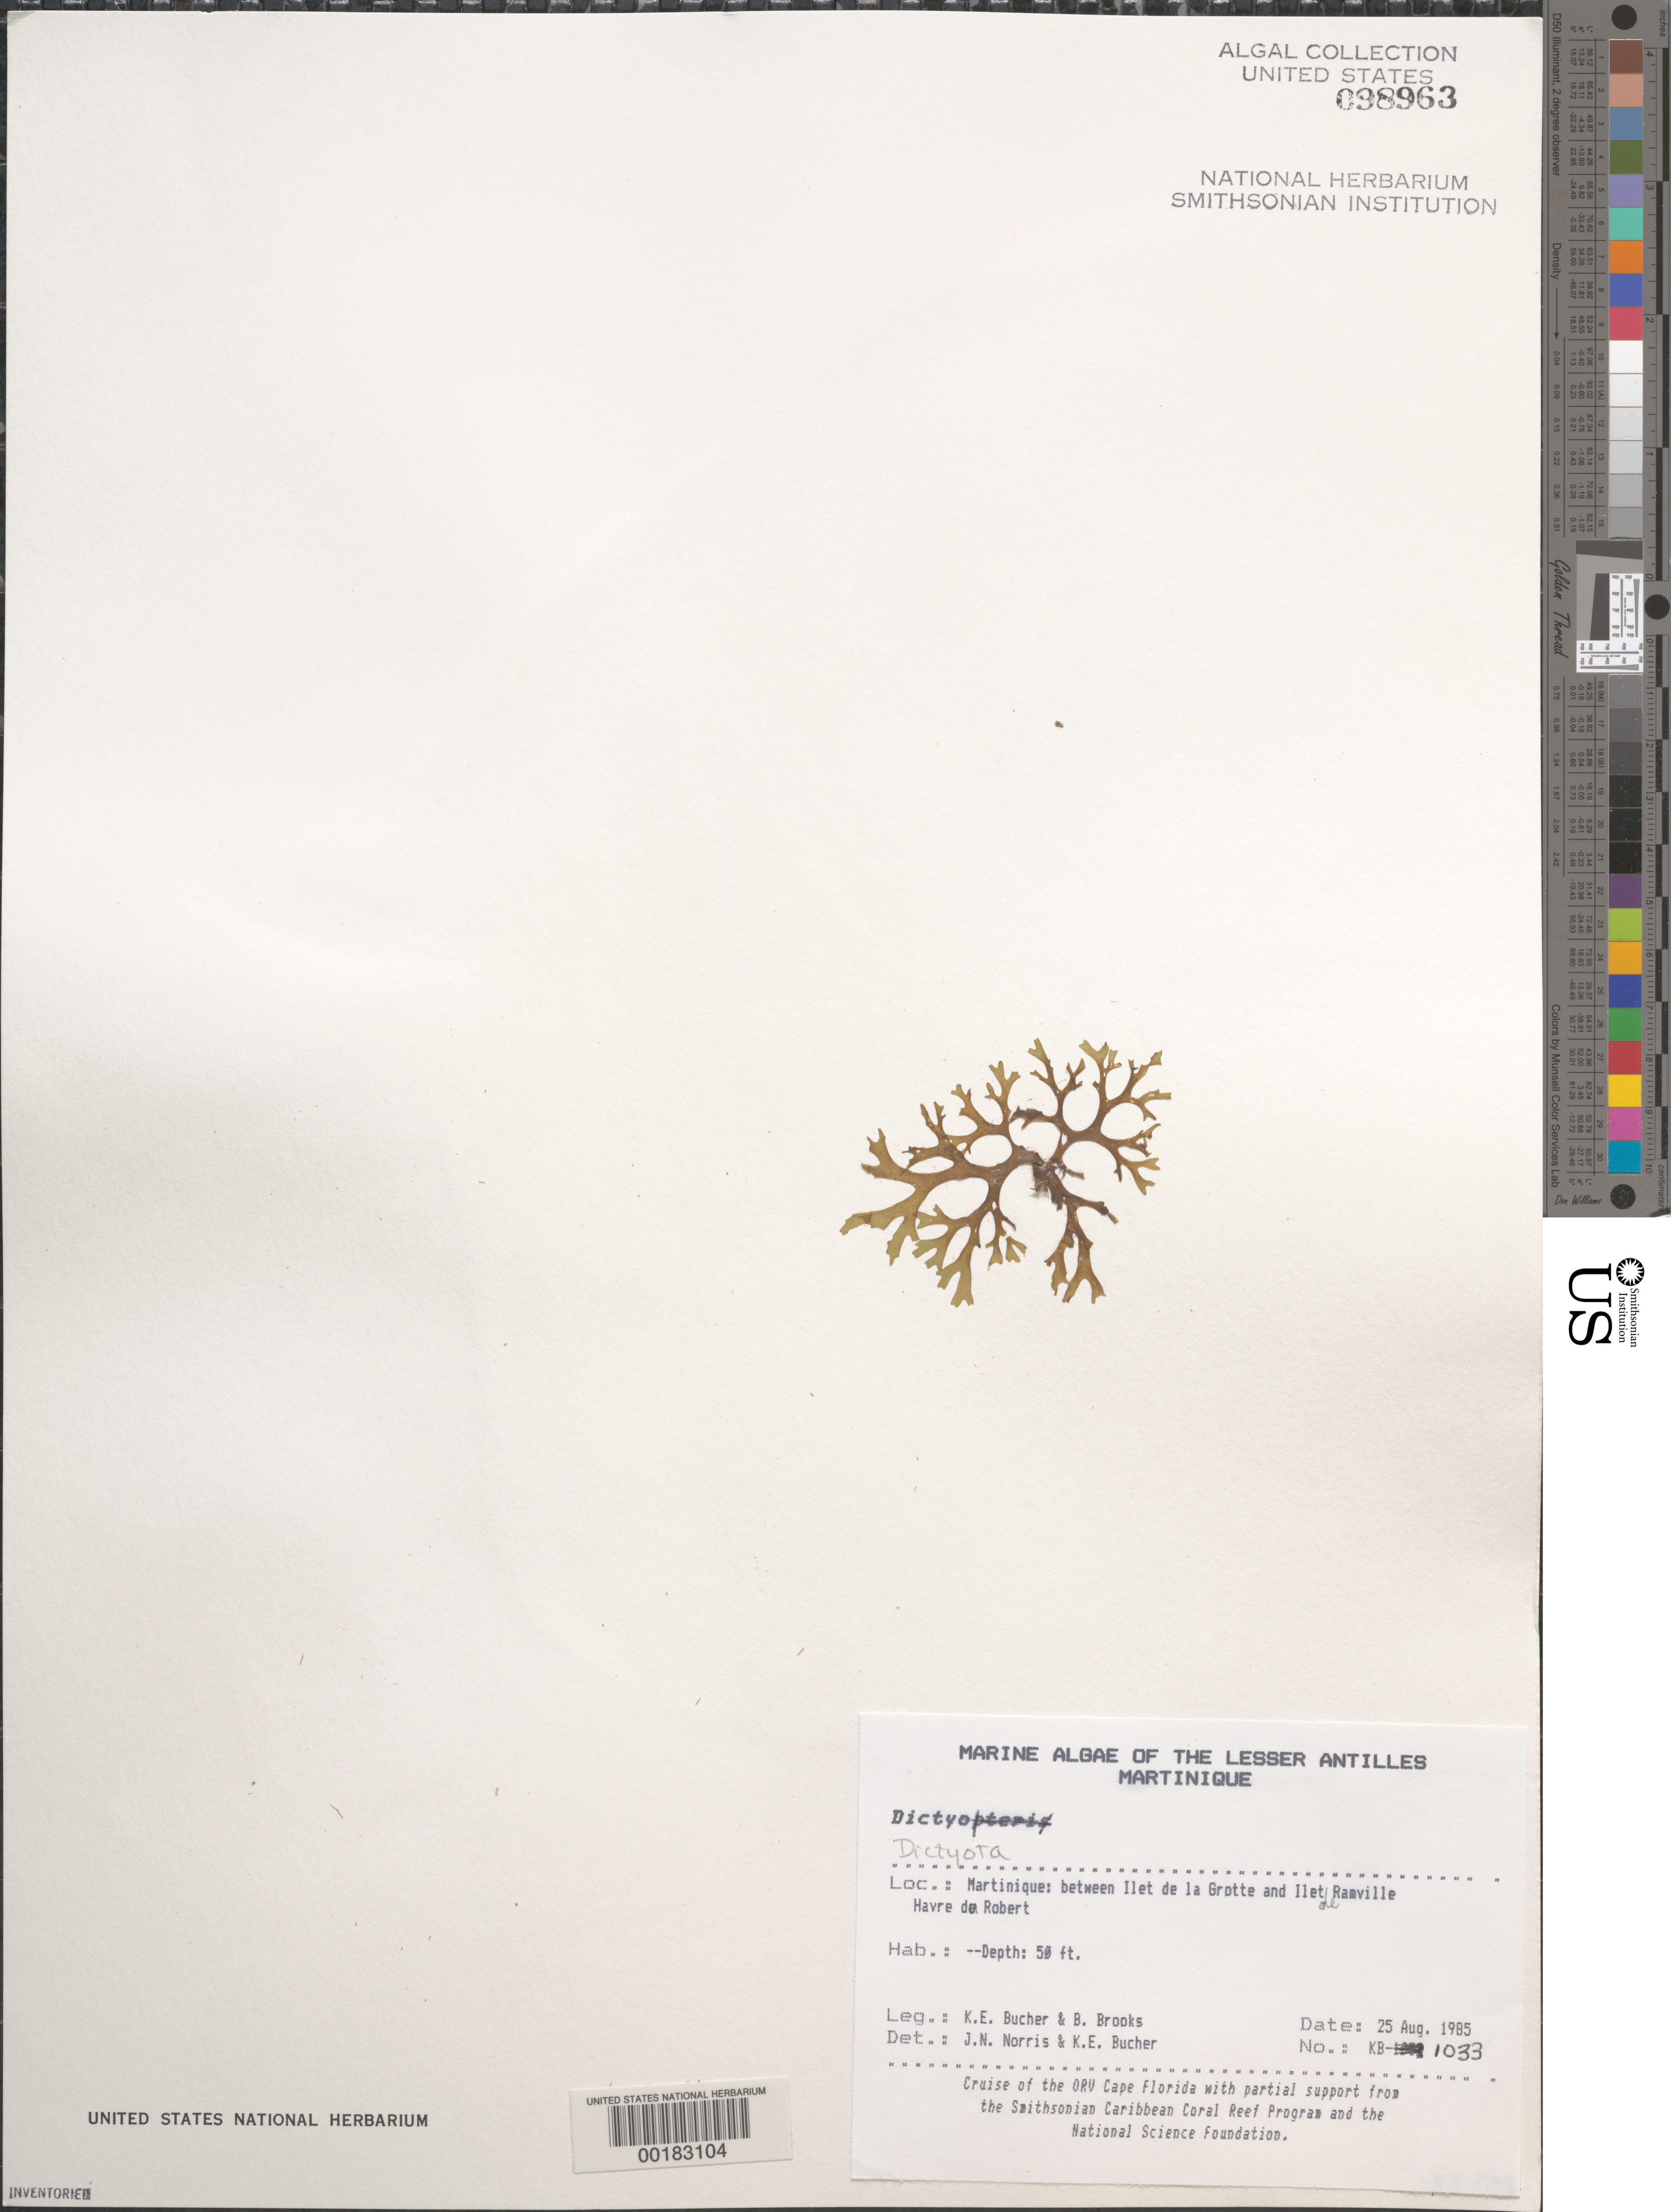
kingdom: Chromista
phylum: Ochrophyta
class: Phaeophyceae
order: Dictyotales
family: Dictyotaceae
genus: Dictyota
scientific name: Dictyota sp.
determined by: Norris, J. N.; Bucher, K. E.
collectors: K. E. Bucher & B. Brooks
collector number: Kb-1033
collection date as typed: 25 Aug 1985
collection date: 1985-08-25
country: Martinique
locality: Between Ilet de la Grotte and Ilet de Ramville, Havre du Robert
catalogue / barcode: US 98963